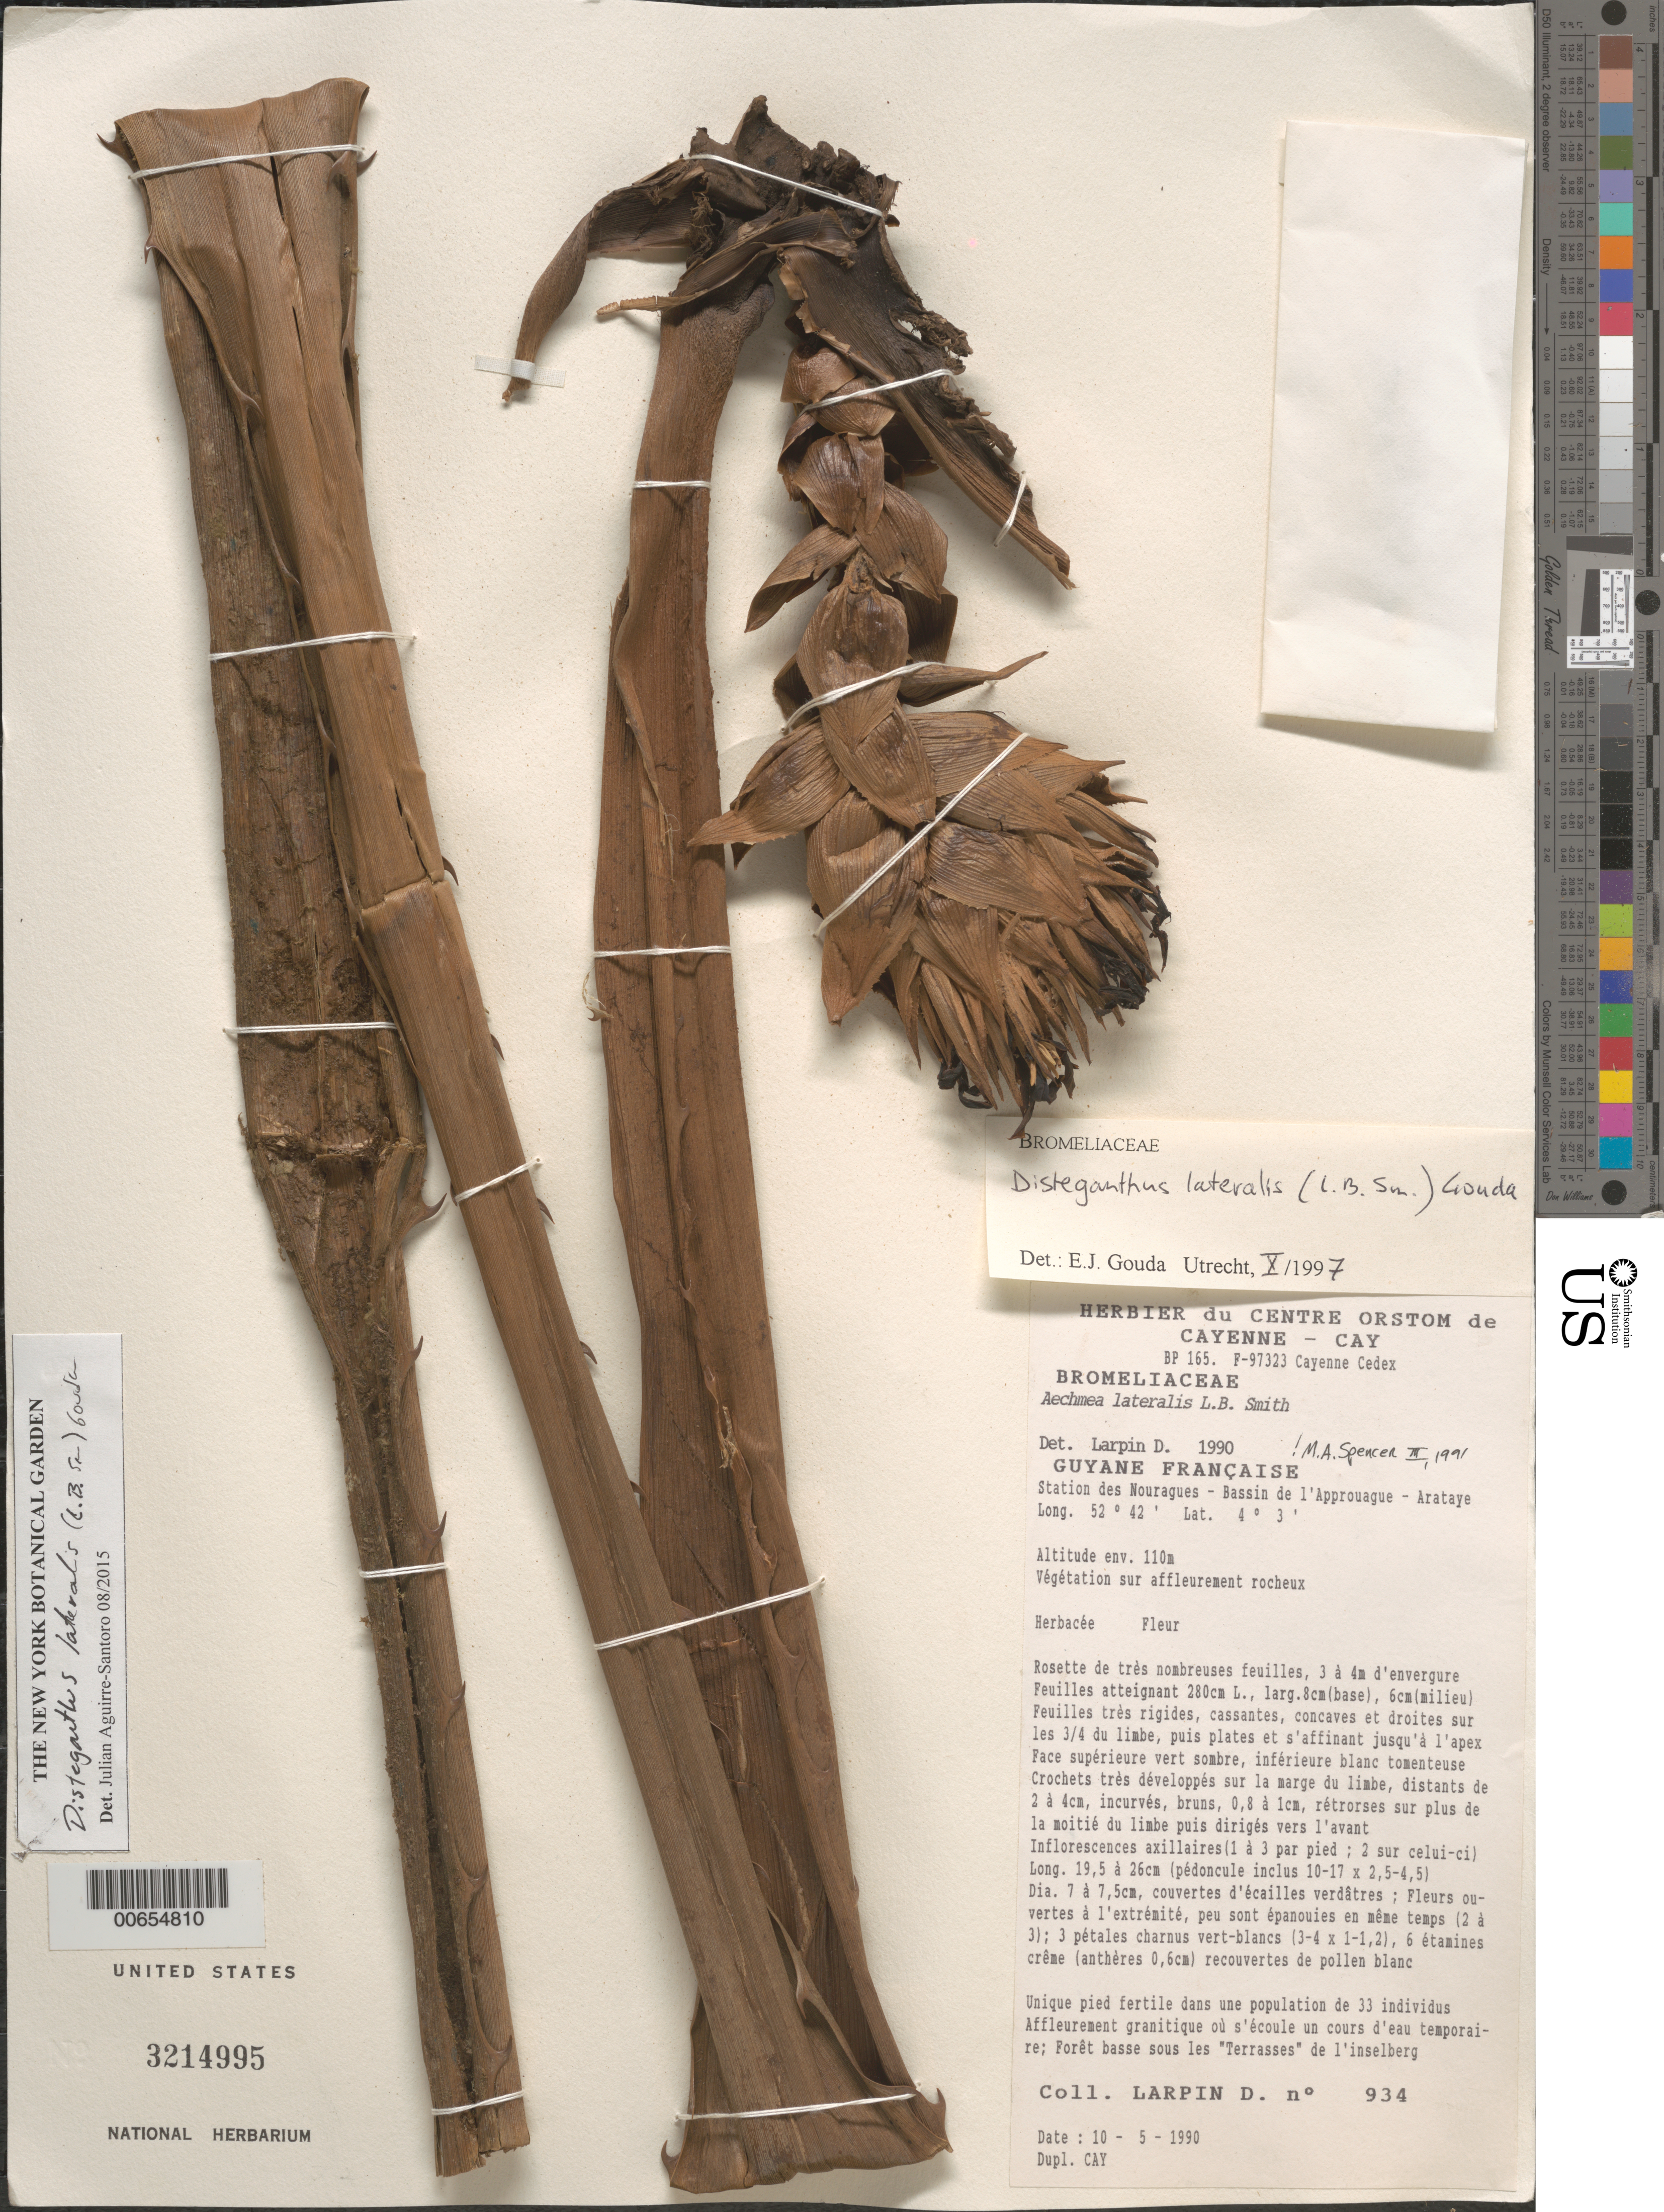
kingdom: Plantae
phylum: Tracheophyta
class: Liliopsida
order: Poales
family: Bromeliaceae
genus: Disteganthus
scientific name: Disteganthus lateralis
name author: (L.B. Sm.) Gouda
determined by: Aguirre-Santoro, Julian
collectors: D. Larpin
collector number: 934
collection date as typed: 10-May-90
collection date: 1990-05-10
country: French Guiana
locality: Station des Nouragues, Bassin de l'Approuague, Arataye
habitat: Vegetation on exposed rock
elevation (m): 110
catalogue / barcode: US 3214995